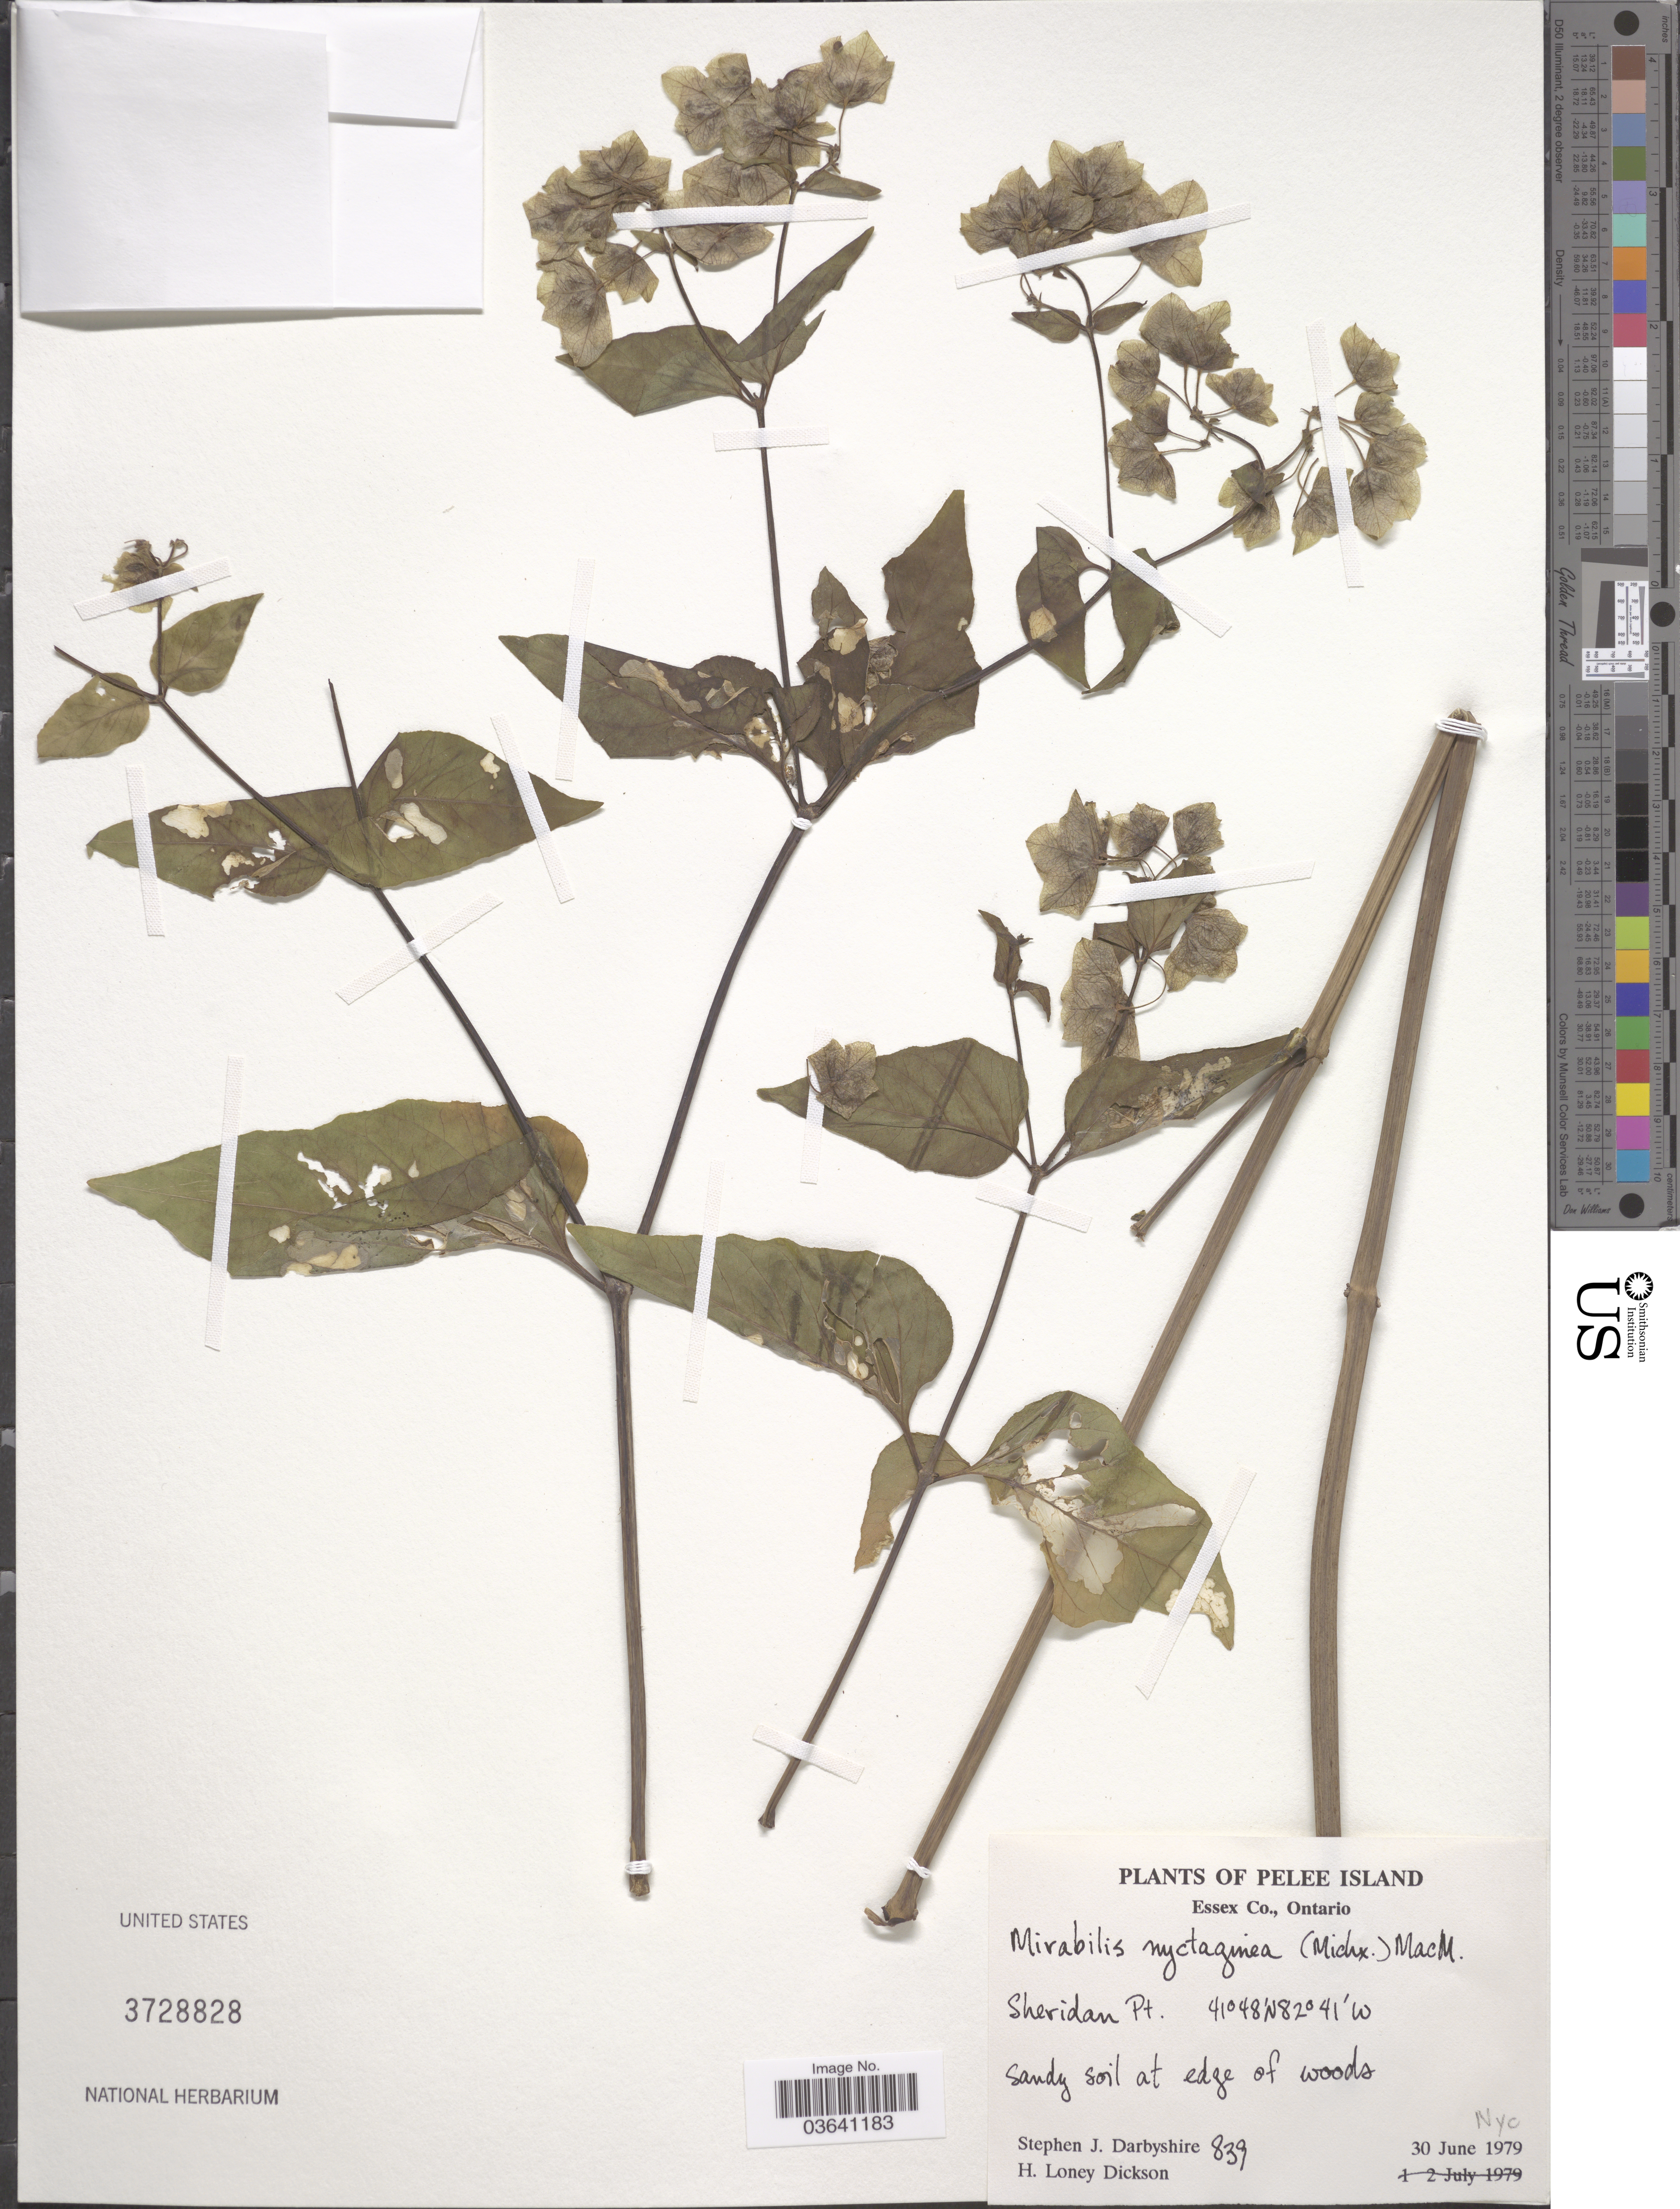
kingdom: Plantae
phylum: Tracheophyta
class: Magnoliopsida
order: Caryophyllales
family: Nyctaginaceae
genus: Mirabilis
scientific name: Mirabilis nyctaginea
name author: (Michx.) MacMill.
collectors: S. Darbyshire & H. Dickson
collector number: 839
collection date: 1979-06-30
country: Canada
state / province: Ontario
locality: Pelee Island. Essex Co. Sheridan Pt.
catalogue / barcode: US 3728828